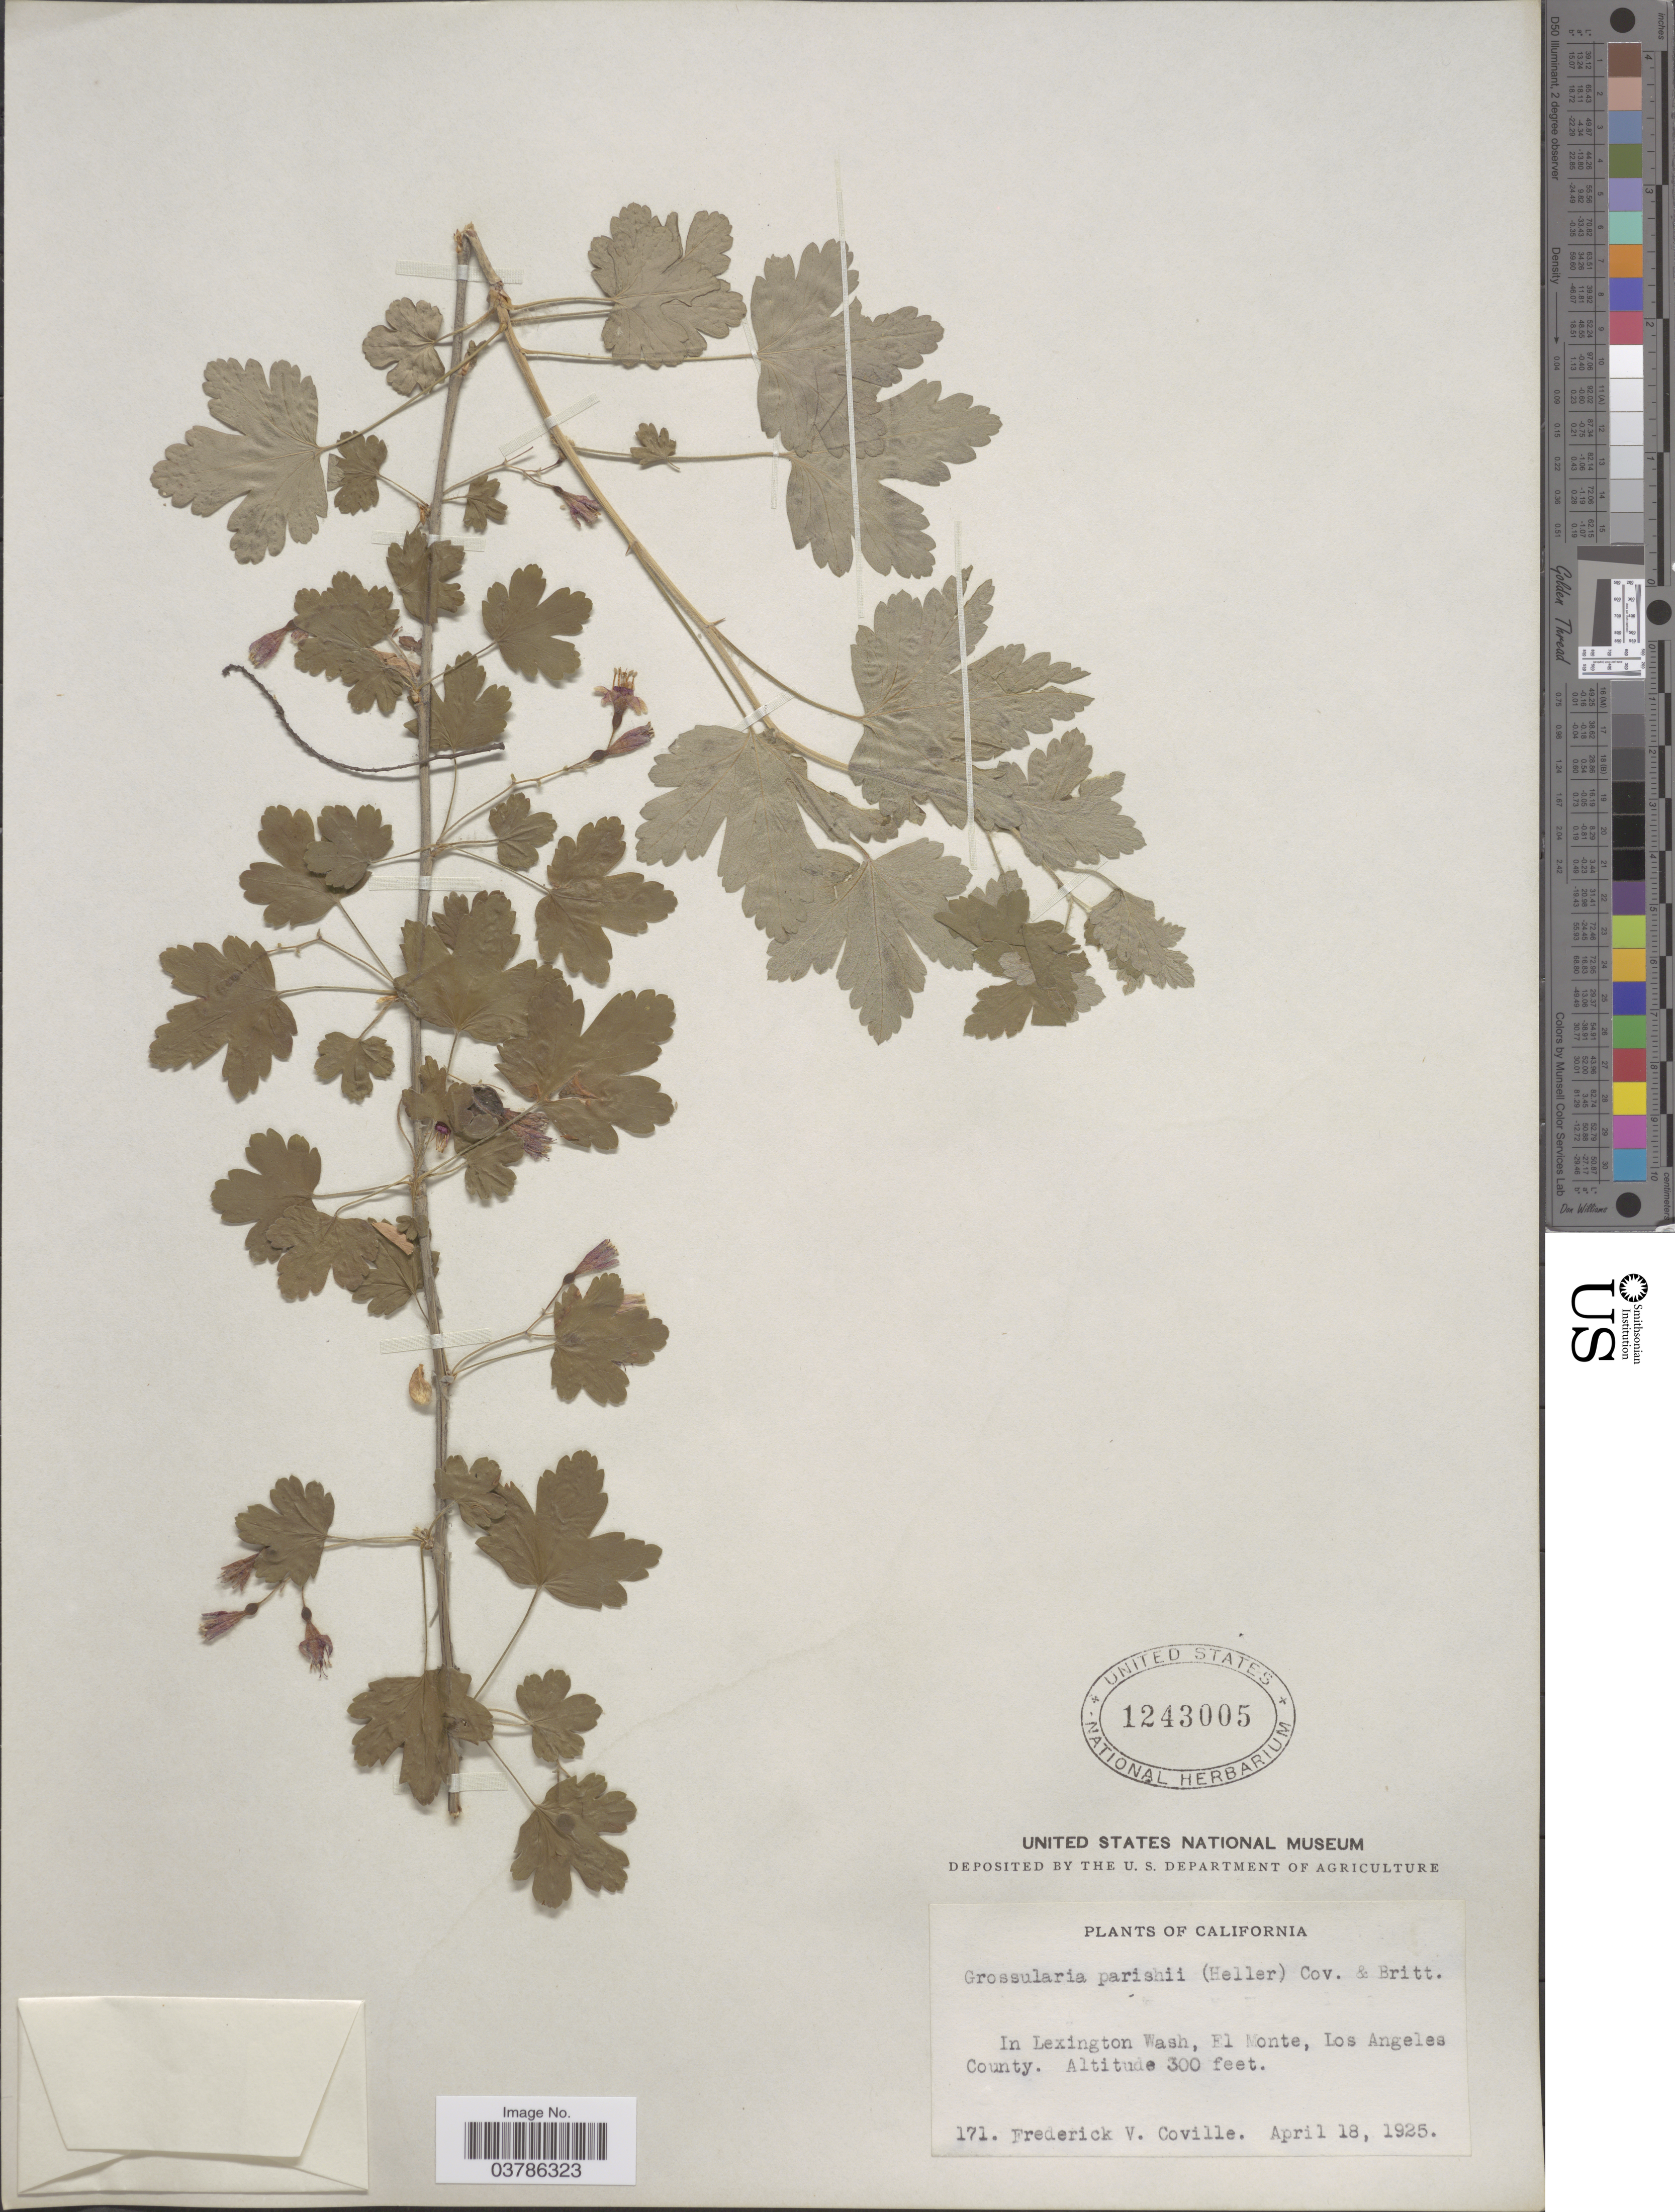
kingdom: Plantae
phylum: Tracheophyta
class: Magnoliopsida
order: Saxifragales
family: Grossulariaceae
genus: Ribes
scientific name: Ribes divaricatum var. parishii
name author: (A. Heller) Jeps.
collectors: F. V. Coville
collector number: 171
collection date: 1925-04-18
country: United States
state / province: California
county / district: Los Angeles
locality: In Lexington Wash, El Monte, Los Angeles County.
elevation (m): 91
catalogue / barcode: US 1243005